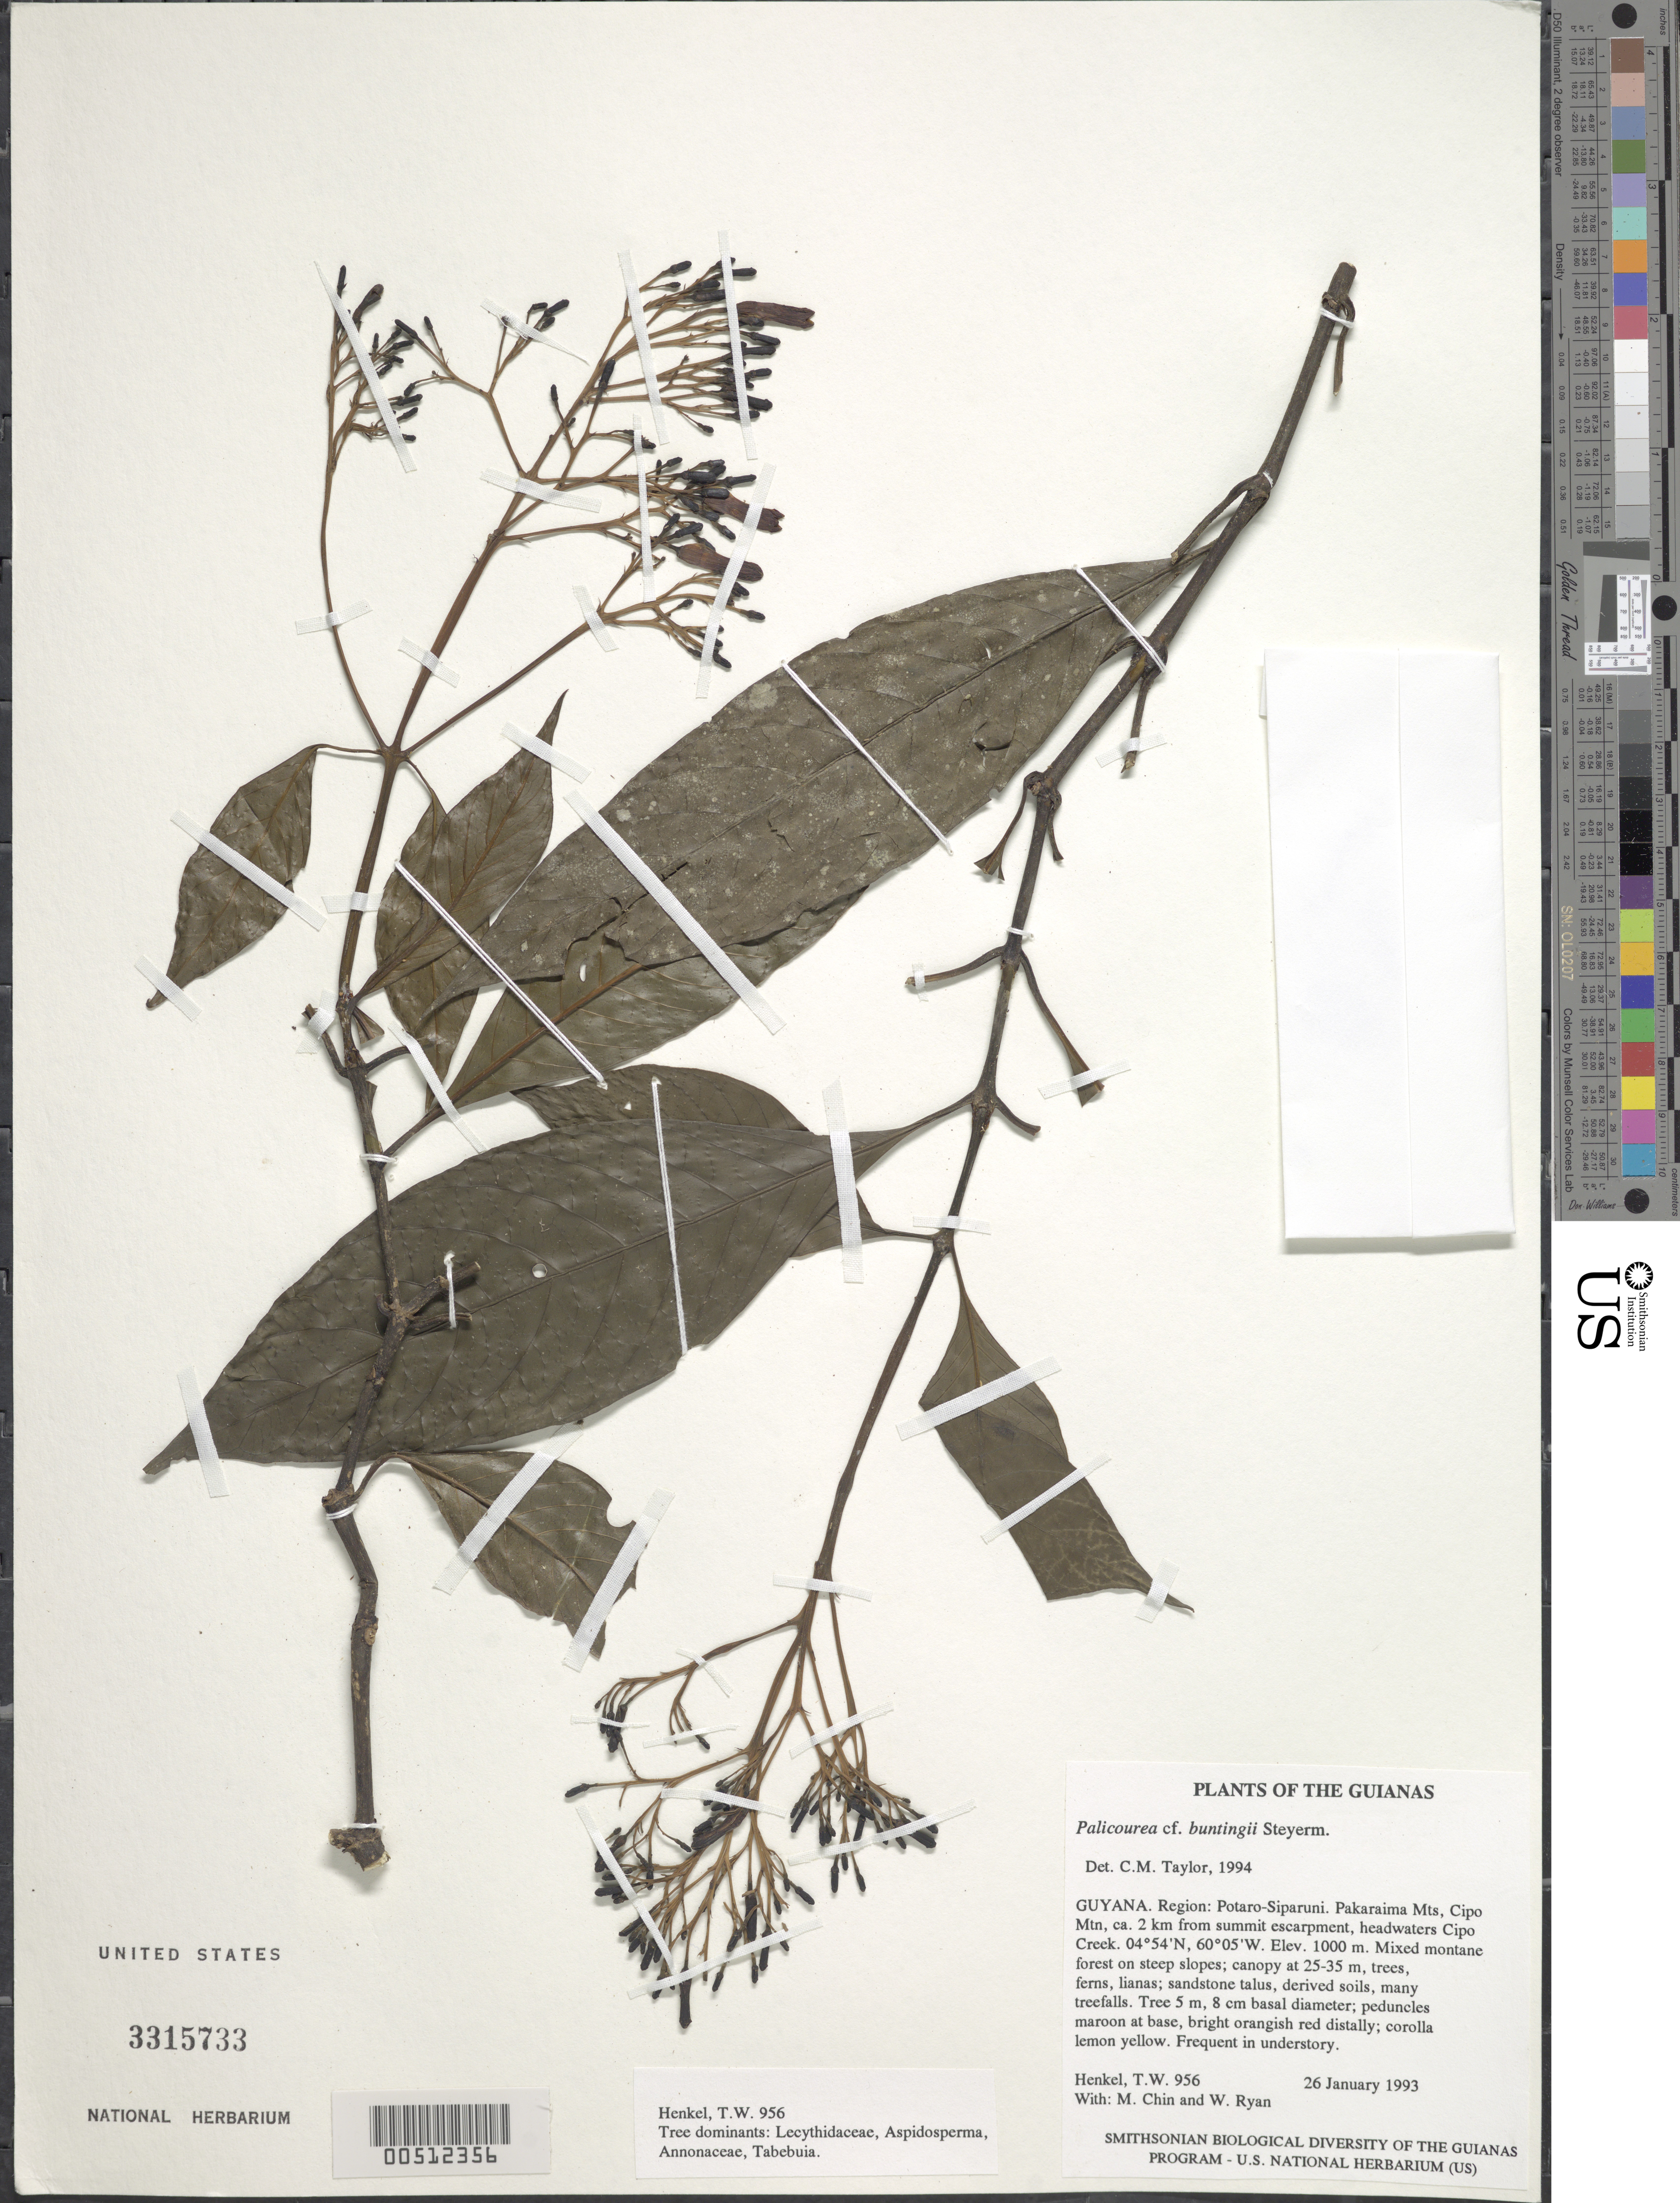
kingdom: Plantae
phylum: Tracheophyta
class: Magnoliopsida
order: Gentianales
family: Rubiaceae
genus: Palicourea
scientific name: Palicourea buntingii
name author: Steyerm.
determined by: Taylor, Charlotte M.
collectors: T. Henkel, M. Chin & W. Ryan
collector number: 956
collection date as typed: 26 January 1993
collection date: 1993-01-26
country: Guyana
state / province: Potaro-Siparuni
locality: Pakaraima Mts, Cipo Mtn, ca. 2 km from summit escarpment, headwaters Cipo Creek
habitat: Mixed montane forest on steep slopes; canopy at 25-35 m; sandstone talus, derived soils, many treefalls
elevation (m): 1000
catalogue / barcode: US 3315733